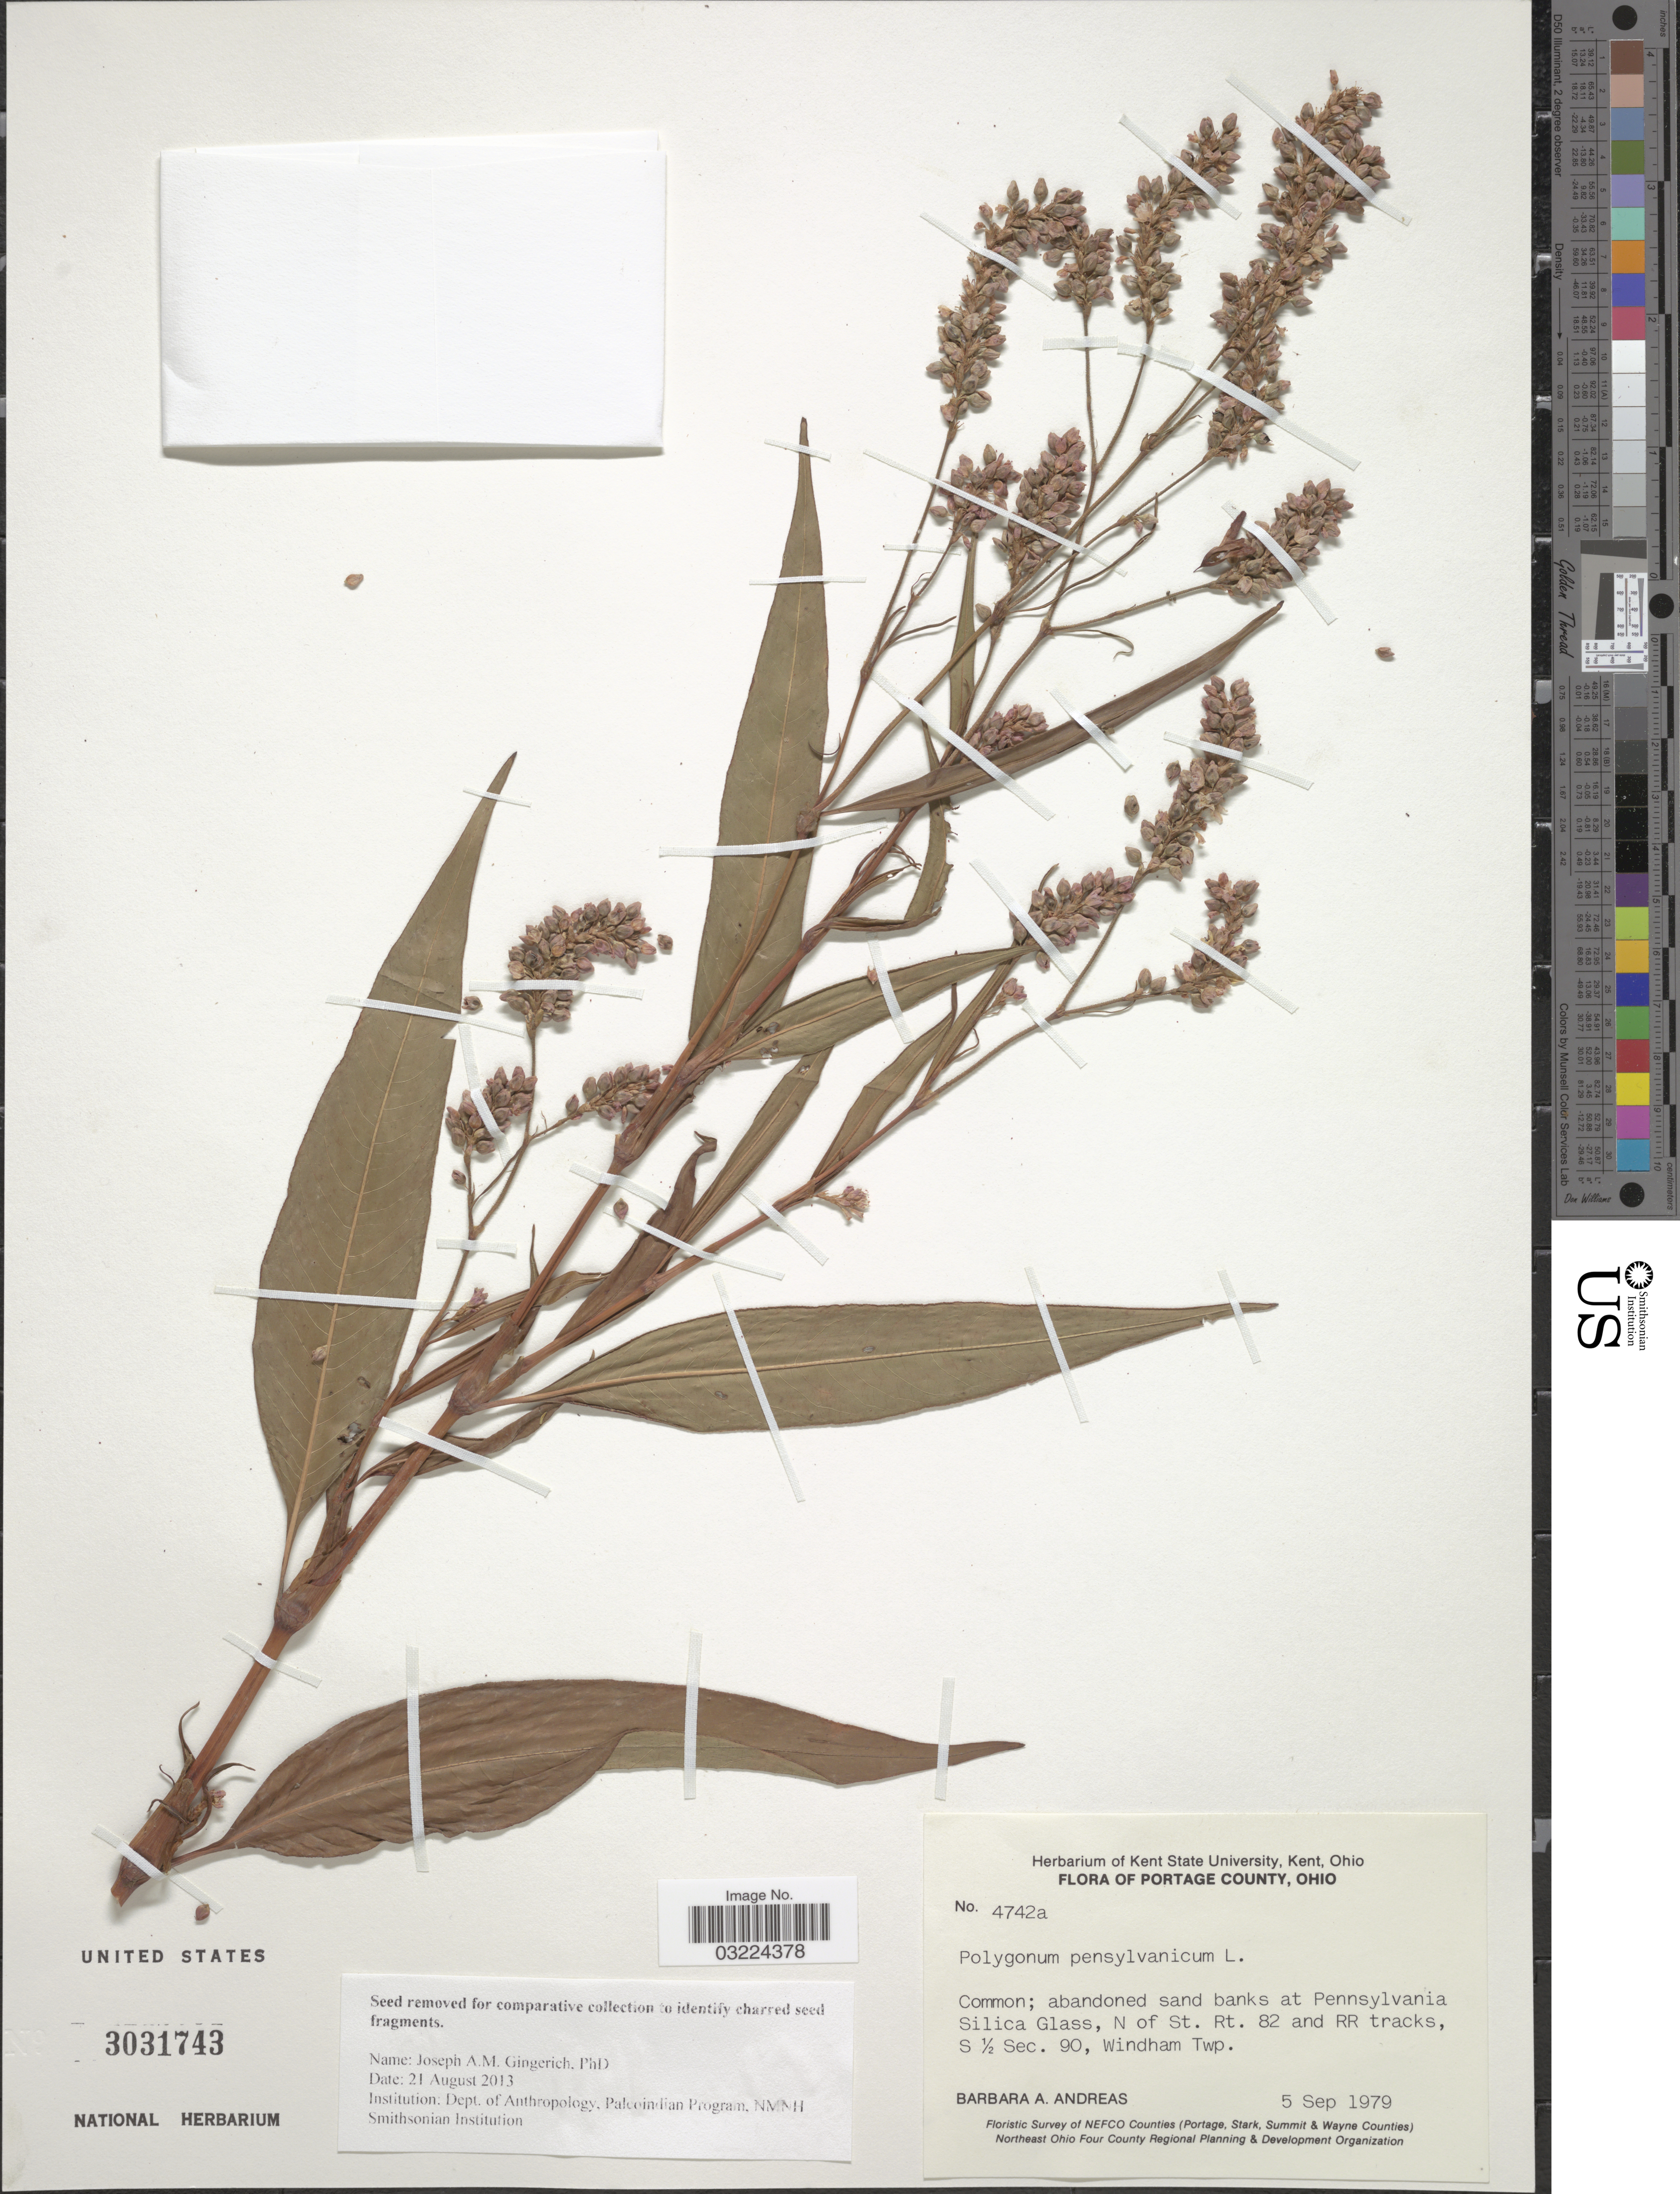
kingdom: Plantae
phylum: Tracheophyta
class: Magnoliopsida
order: Caryophyllales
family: Polygonaceae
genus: Persicaria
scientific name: Persicaria pensylvanica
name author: (L.) M. Gómez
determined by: Atha, D. E.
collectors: B. A. Andreas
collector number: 4742a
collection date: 1979-09-05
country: United States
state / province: Ohio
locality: Portage County. Sand banks at Pennsylvania Silica Glass, N of St. Rt. 82 and RR tracks, S ½ Sec. 90, Windham Twp.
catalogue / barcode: US 3031743